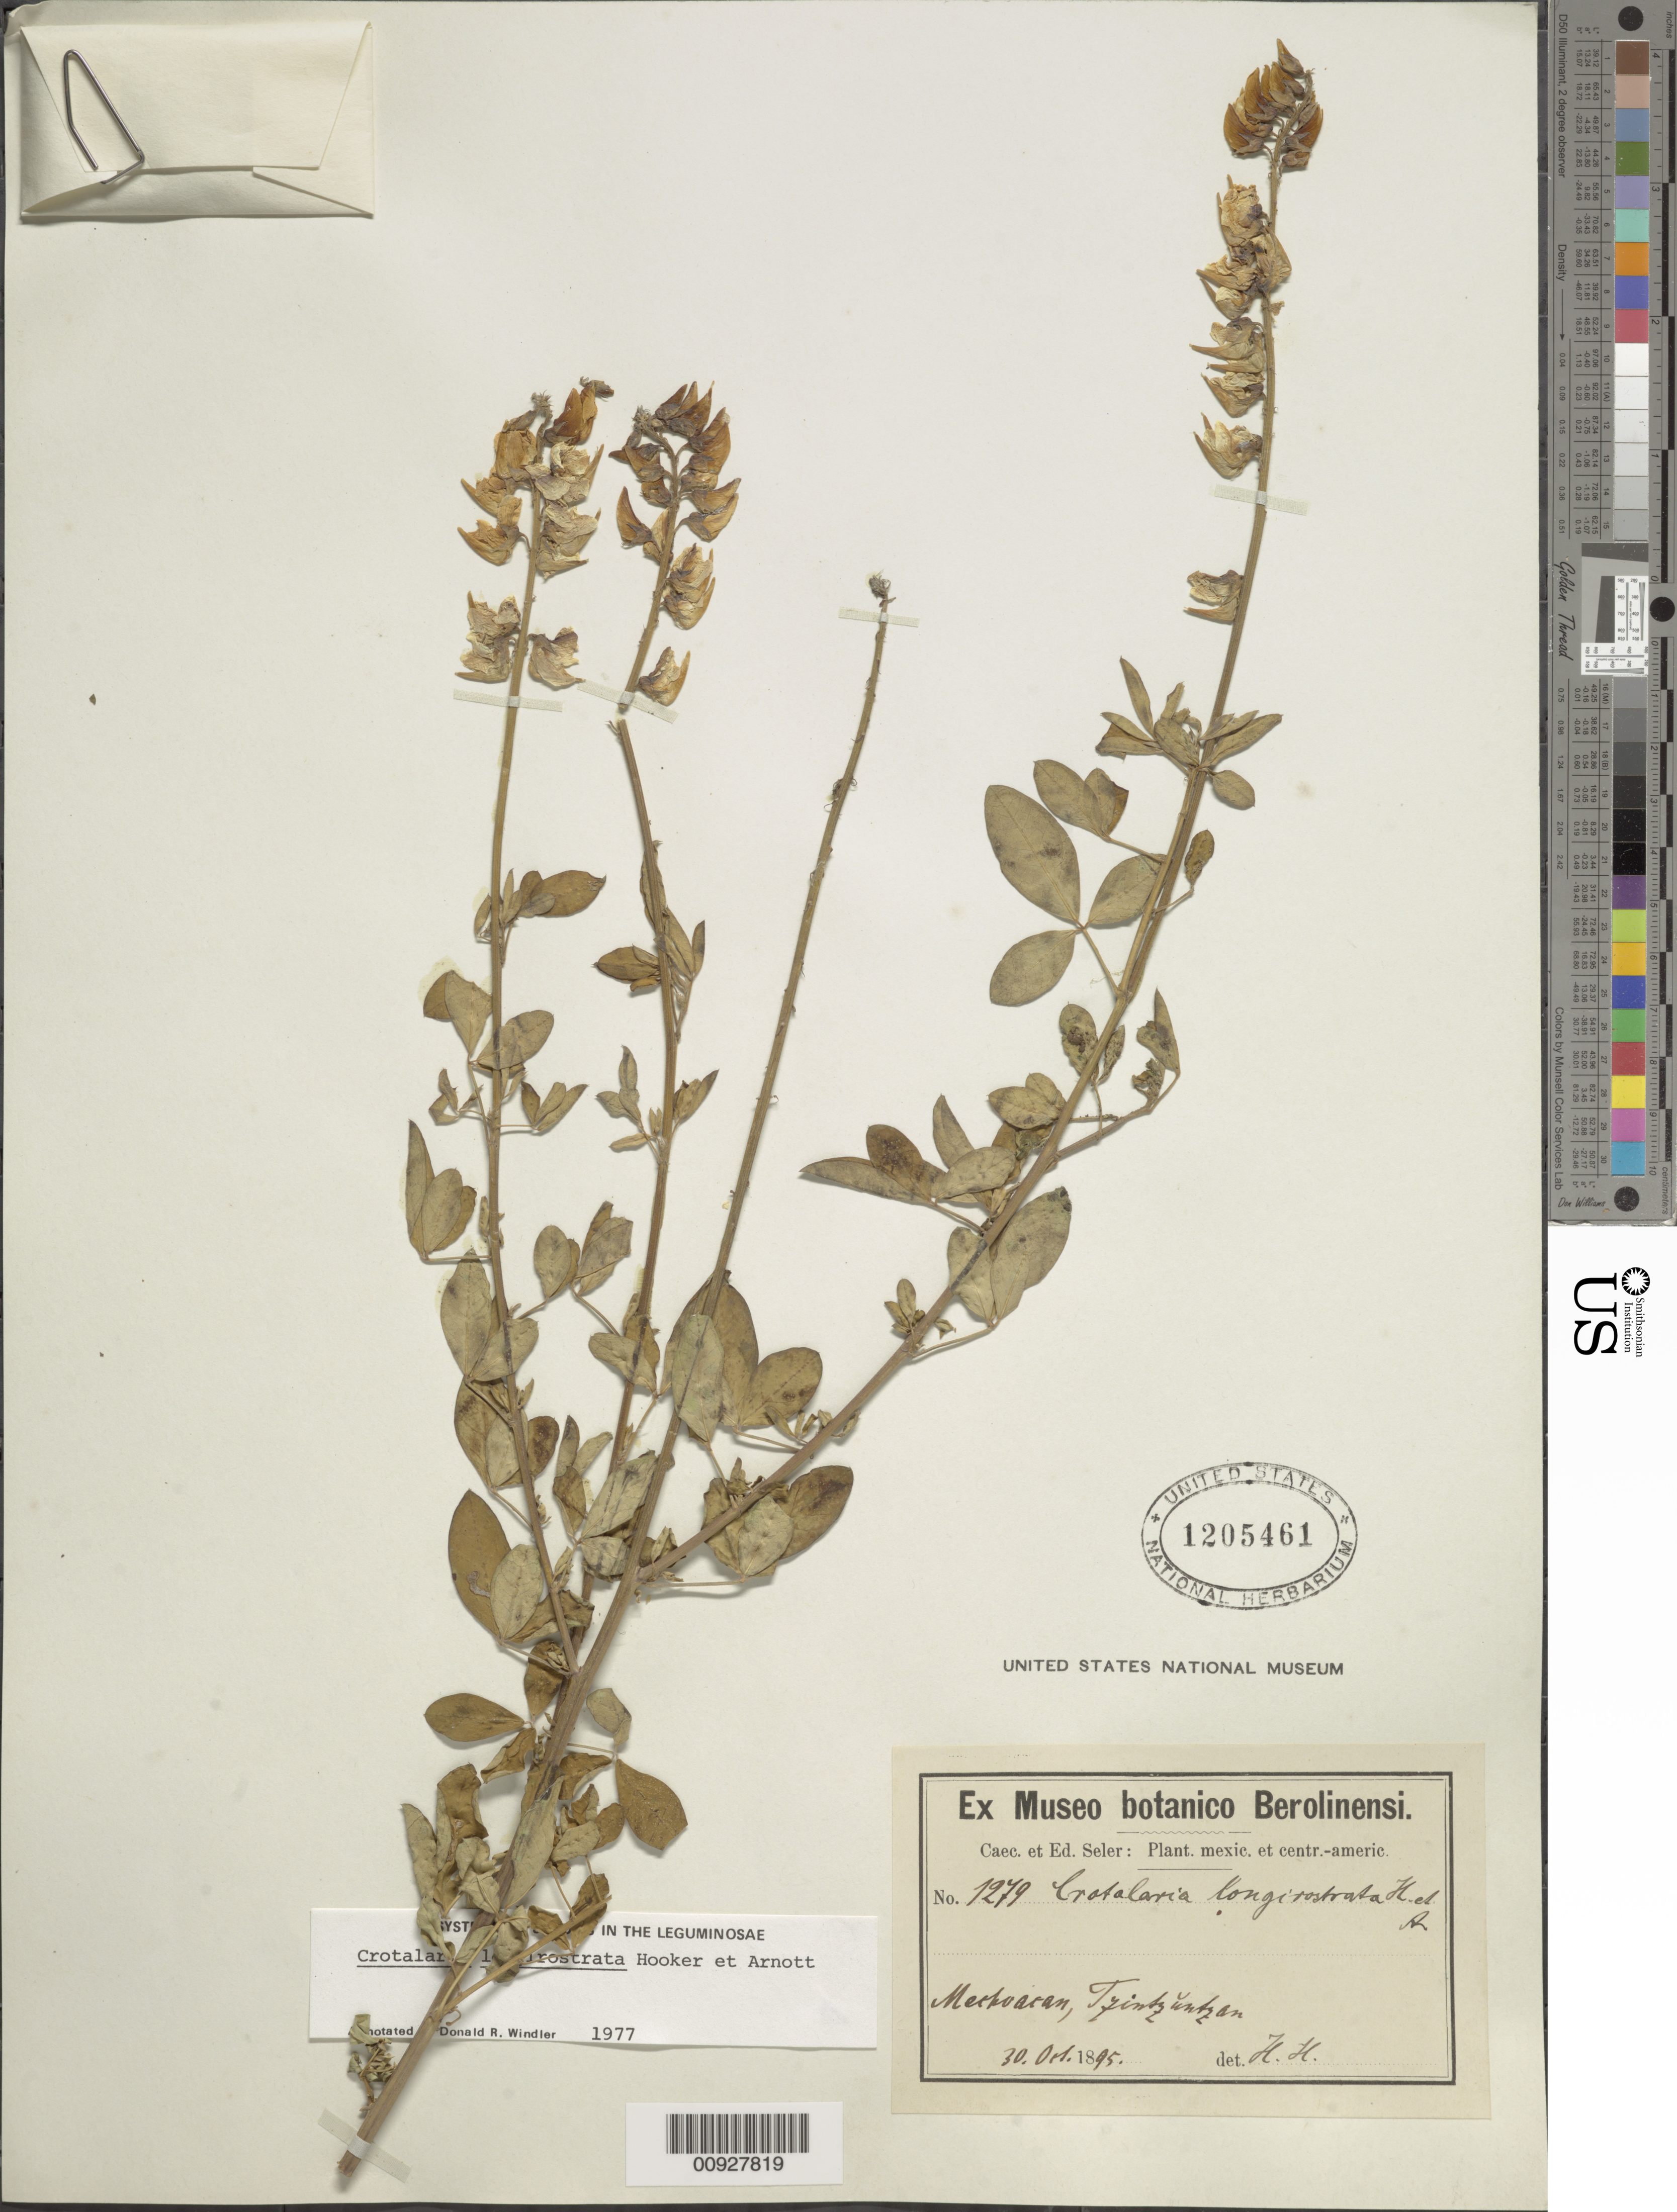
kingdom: Plantae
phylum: Tracheophyta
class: Magnoliopsida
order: Fabales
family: Fabaceae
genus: Crotalaria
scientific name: Crotalaria longirostrata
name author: Hook. & Arn.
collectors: C. Seler & E. G. Seler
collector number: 1279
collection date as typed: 30 Oct 1895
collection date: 1895-10-30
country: Mexico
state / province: Michoacán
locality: Michoacán: Tzintzuntzán.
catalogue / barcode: US 1205461